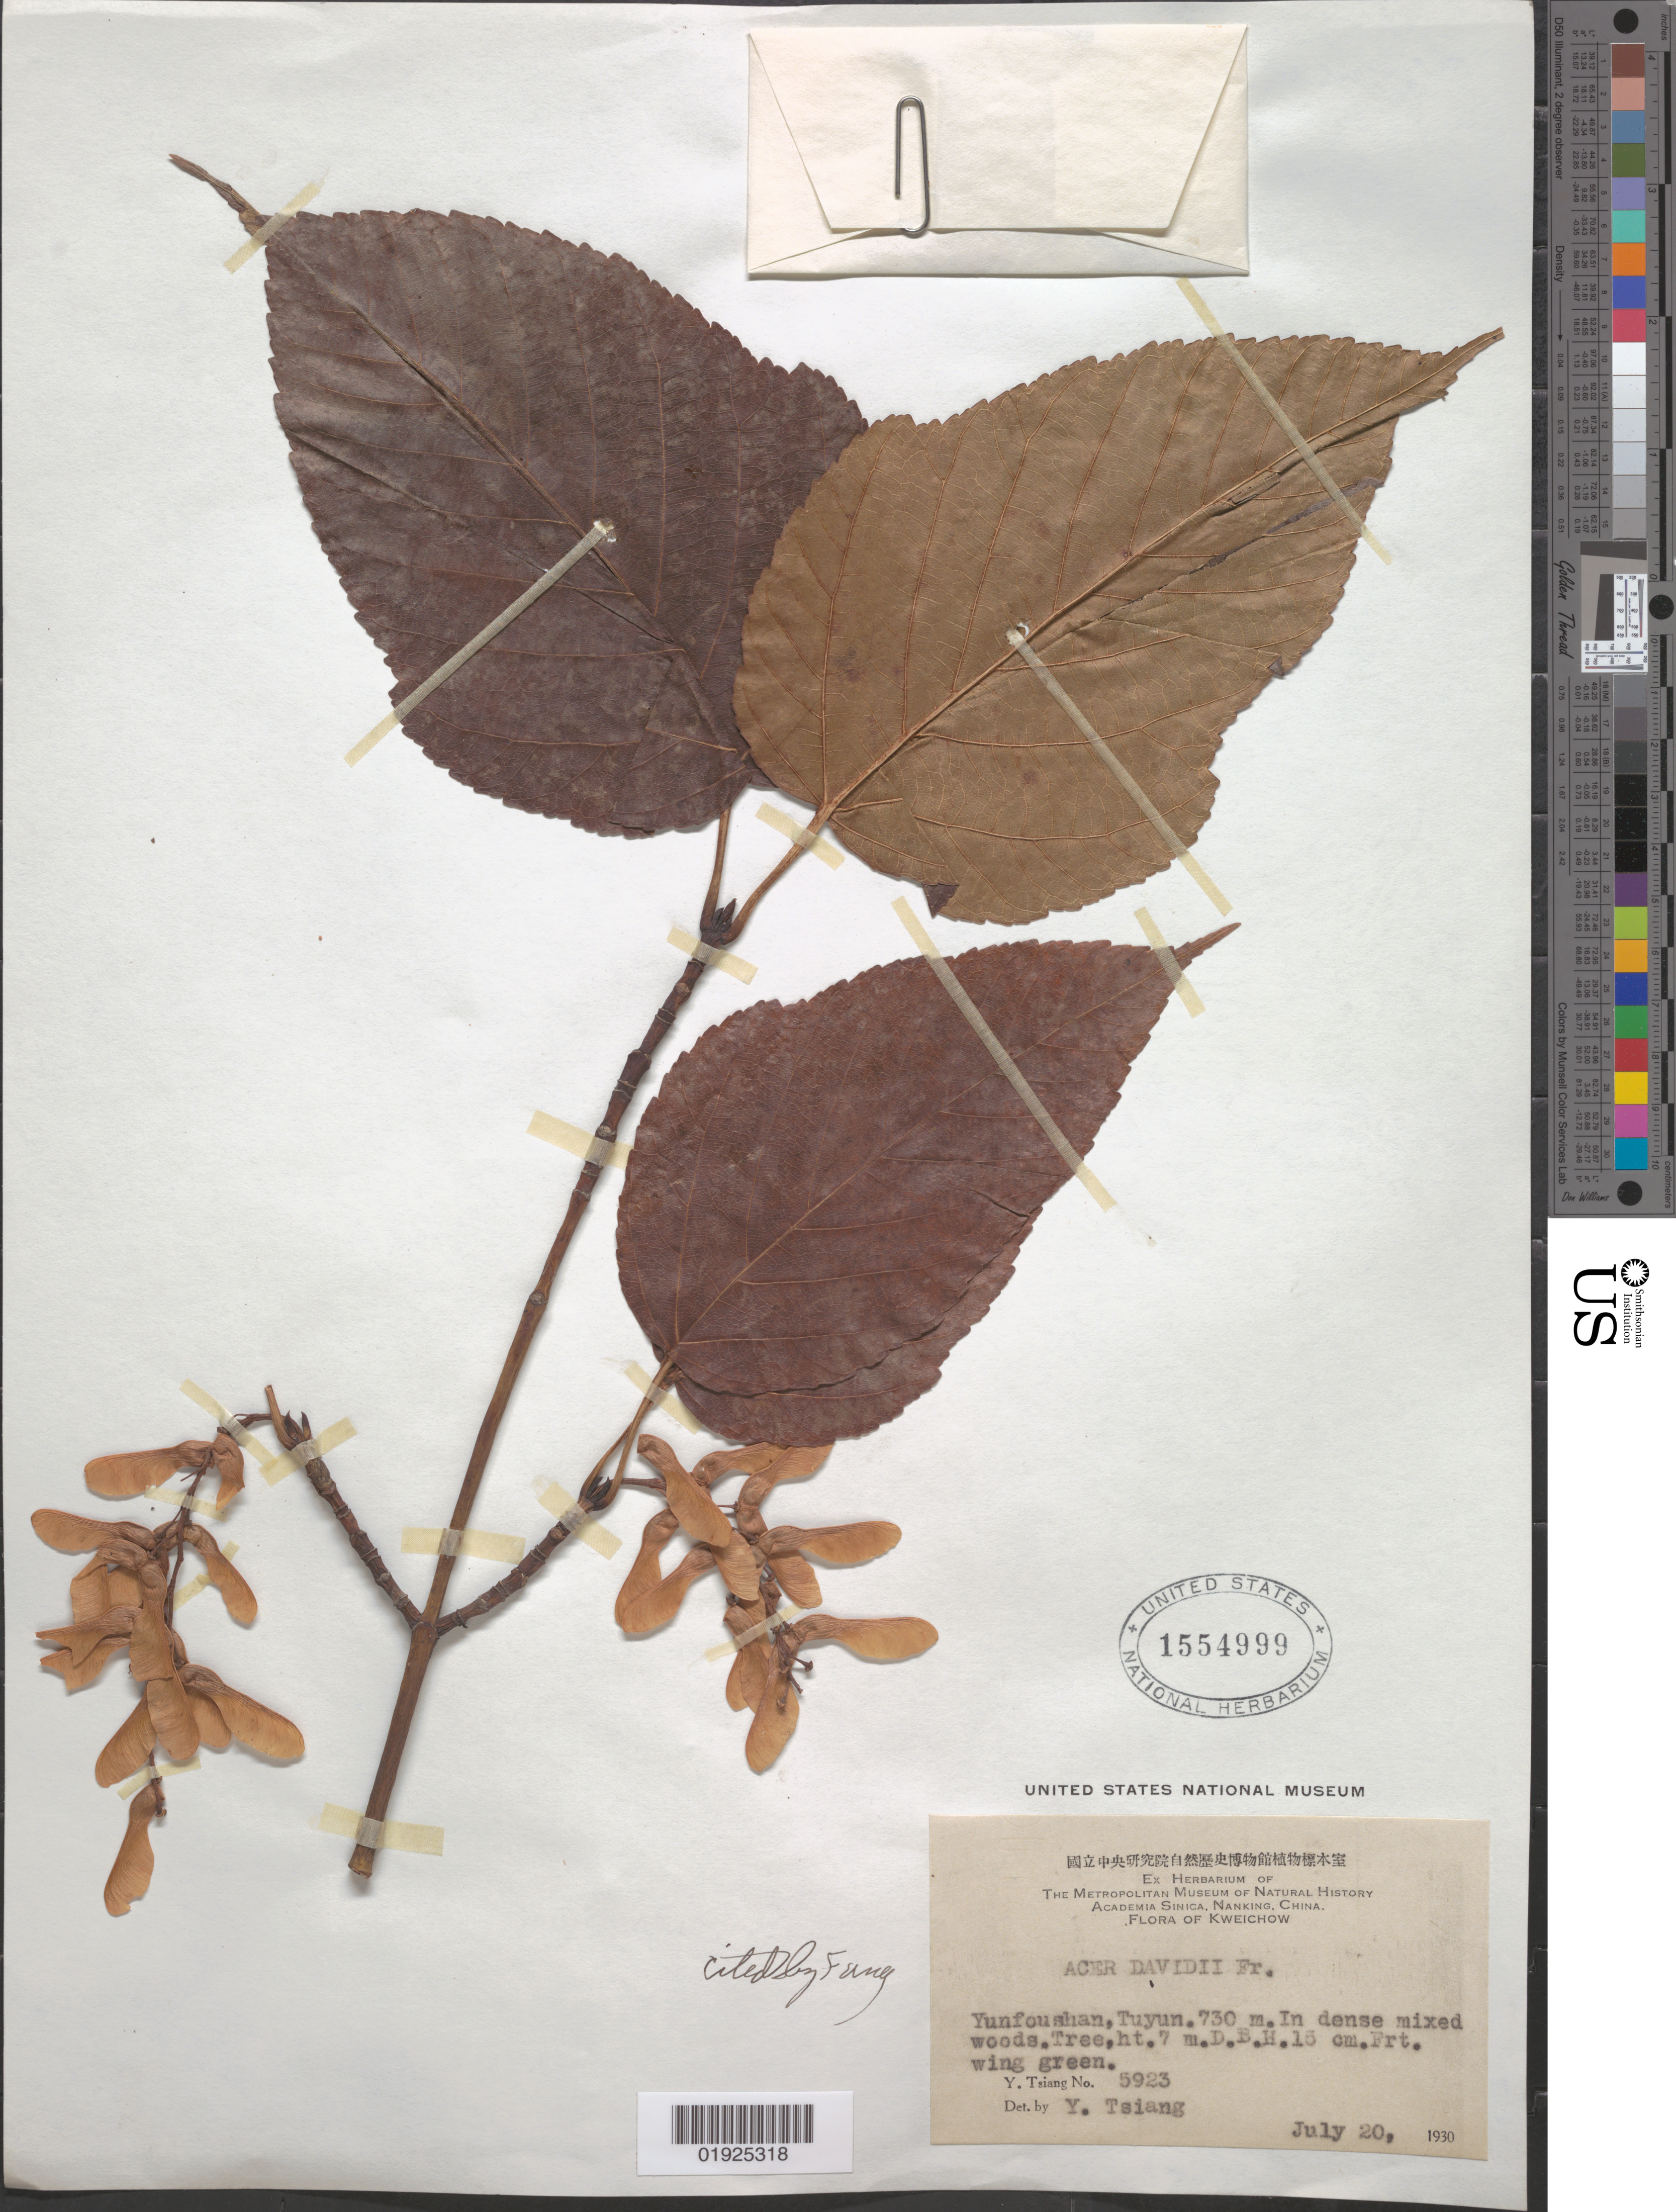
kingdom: Plantae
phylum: Tracheophyta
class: Magnoliopsida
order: Sapindales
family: Sapindaceae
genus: Acer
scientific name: Acer sikkimense subsp. davidii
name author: (Franch.) Wesm.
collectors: Y. Tsiang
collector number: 5923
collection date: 1930-07-20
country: China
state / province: Guizhou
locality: Kweichow [Guizhou]. Yunfoushan, Tuyun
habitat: In densemixed woods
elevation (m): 730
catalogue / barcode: US 1554999